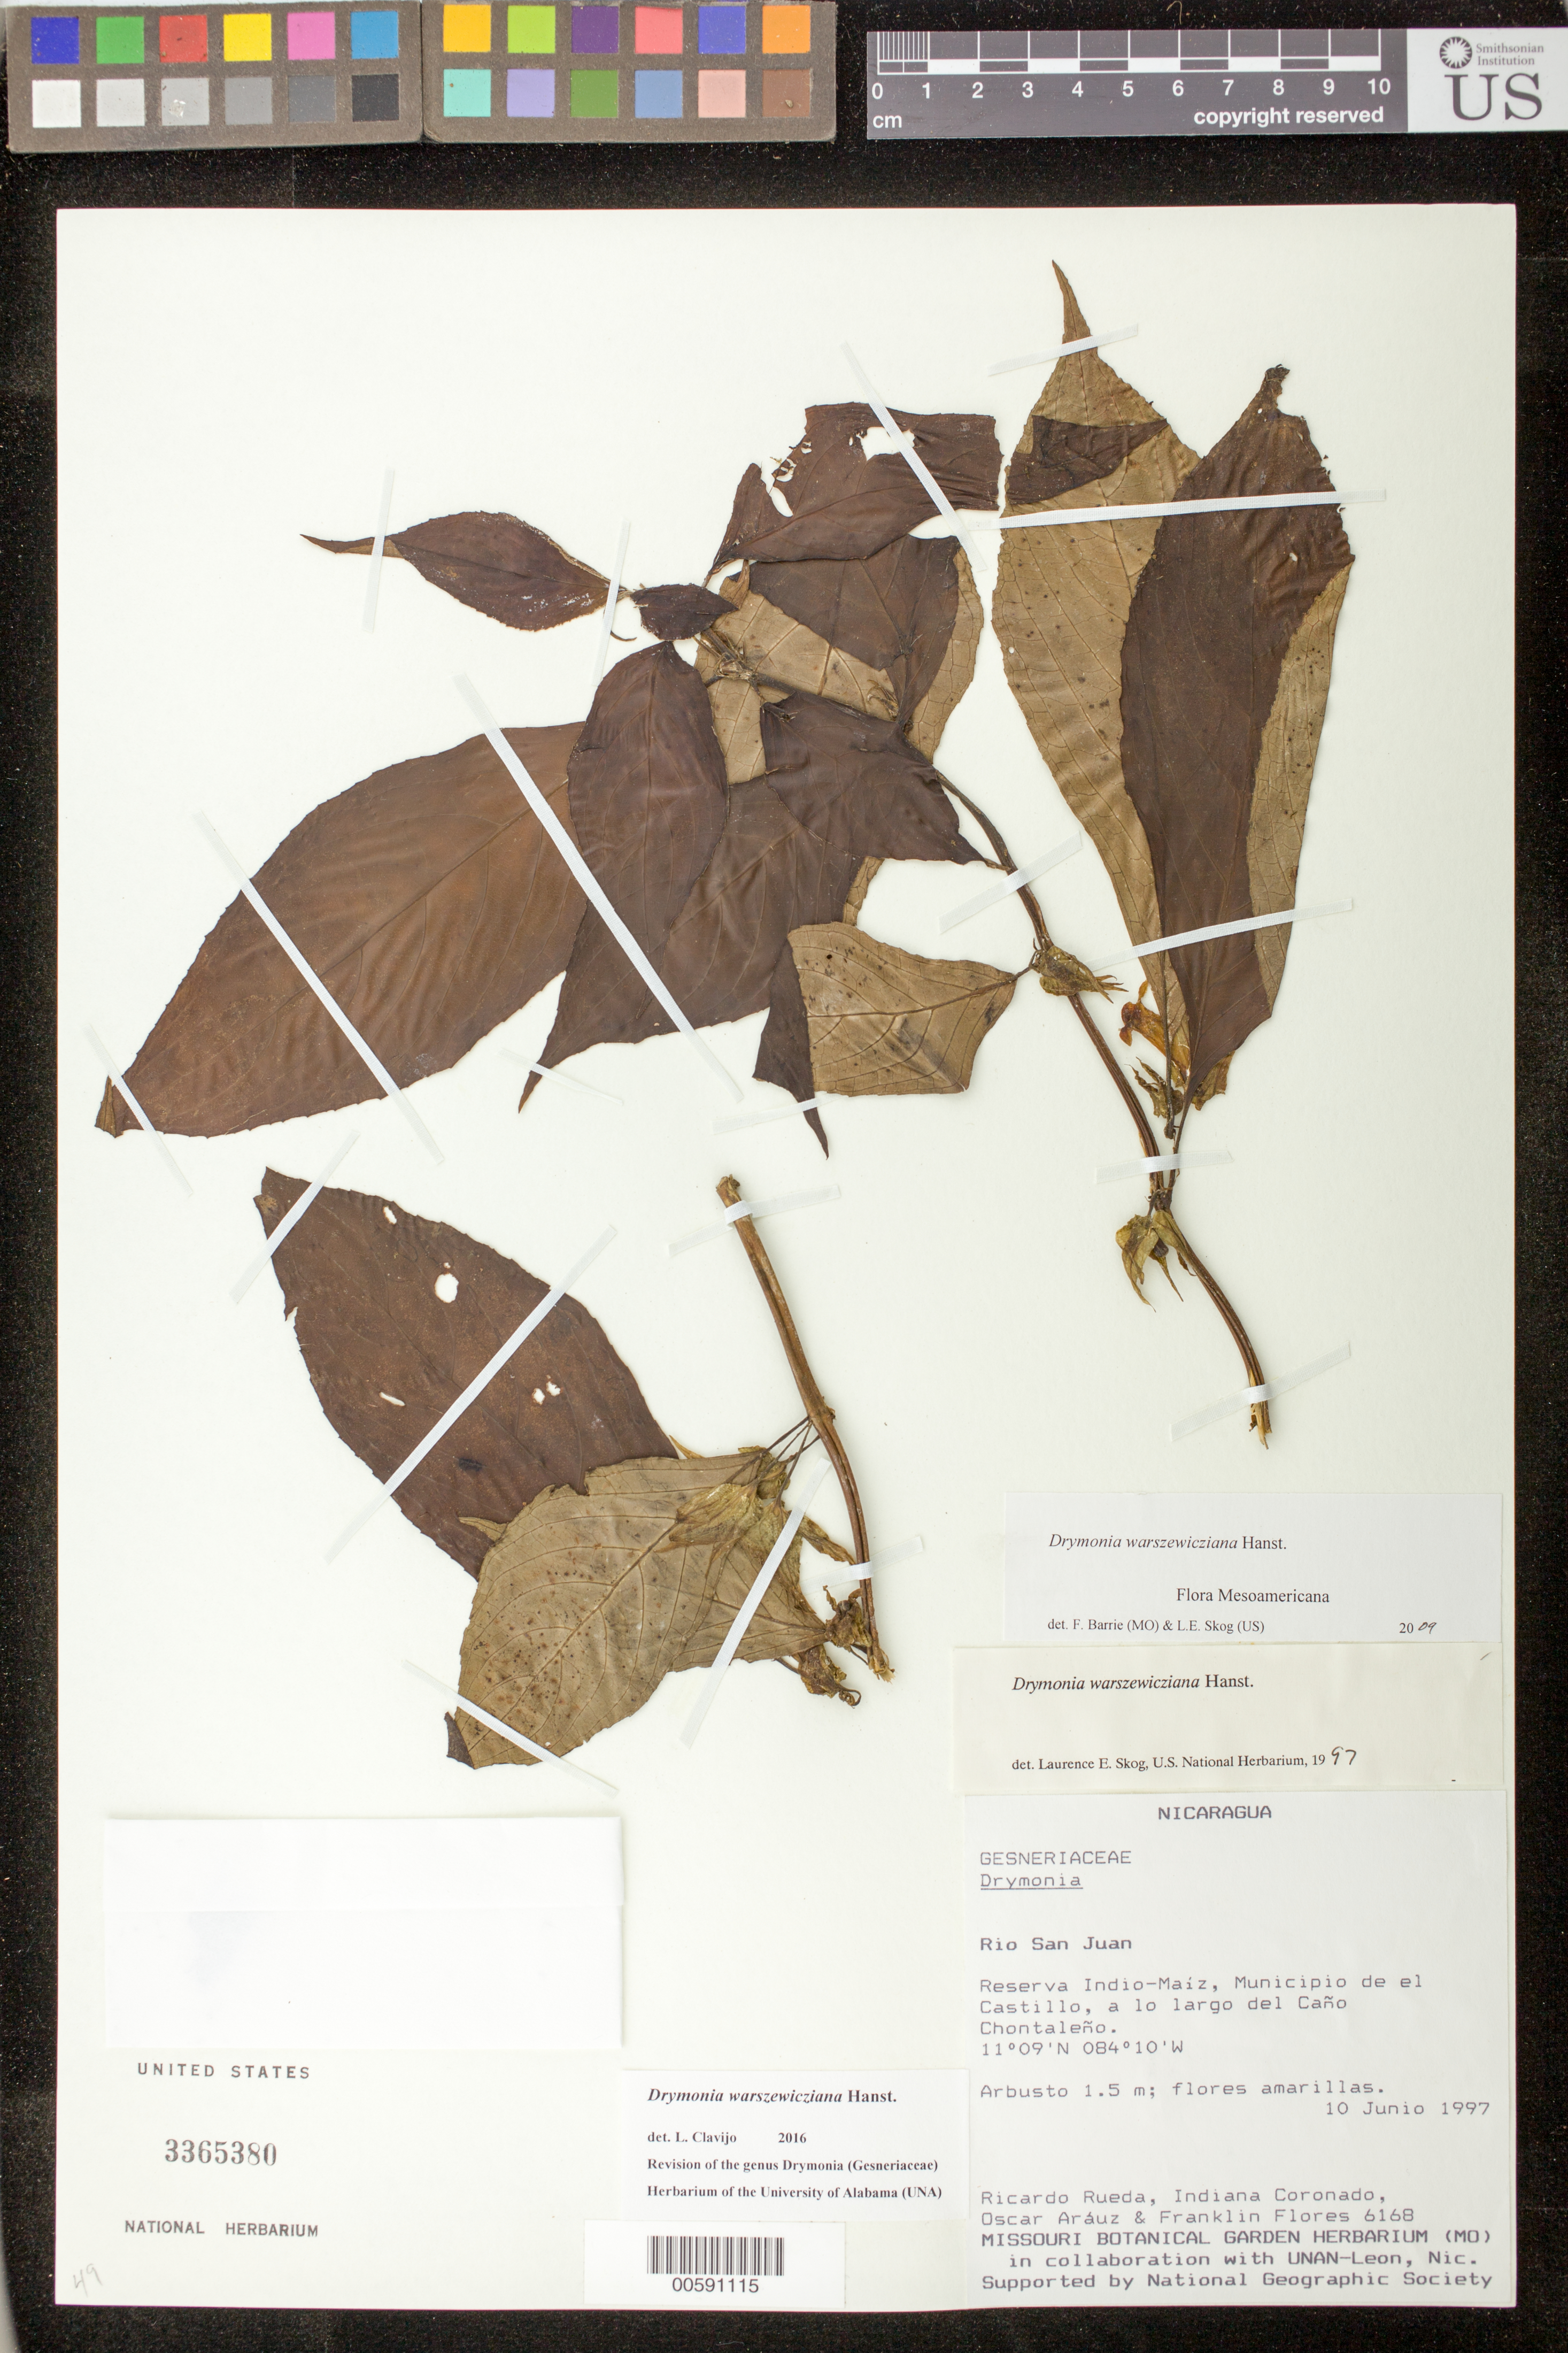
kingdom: Plantae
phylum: Tracheophyta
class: Magnoliopsida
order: Lamiales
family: Gesneriaceae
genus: Drymonia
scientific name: Drymonia warszewicziana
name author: Hanst.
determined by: Skog, Laurence E.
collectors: R. Rueda, I. Coronado, O. Aráuz & F. Flores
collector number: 6168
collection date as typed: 10 Jun 1997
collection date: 1997-06-10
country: Nicaragua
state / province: Rio San Juan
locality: Reserva Indio-Maíz, Mpio. de el Castillo, a lo largo del Caño Chontaleño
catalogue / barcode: US 3365380